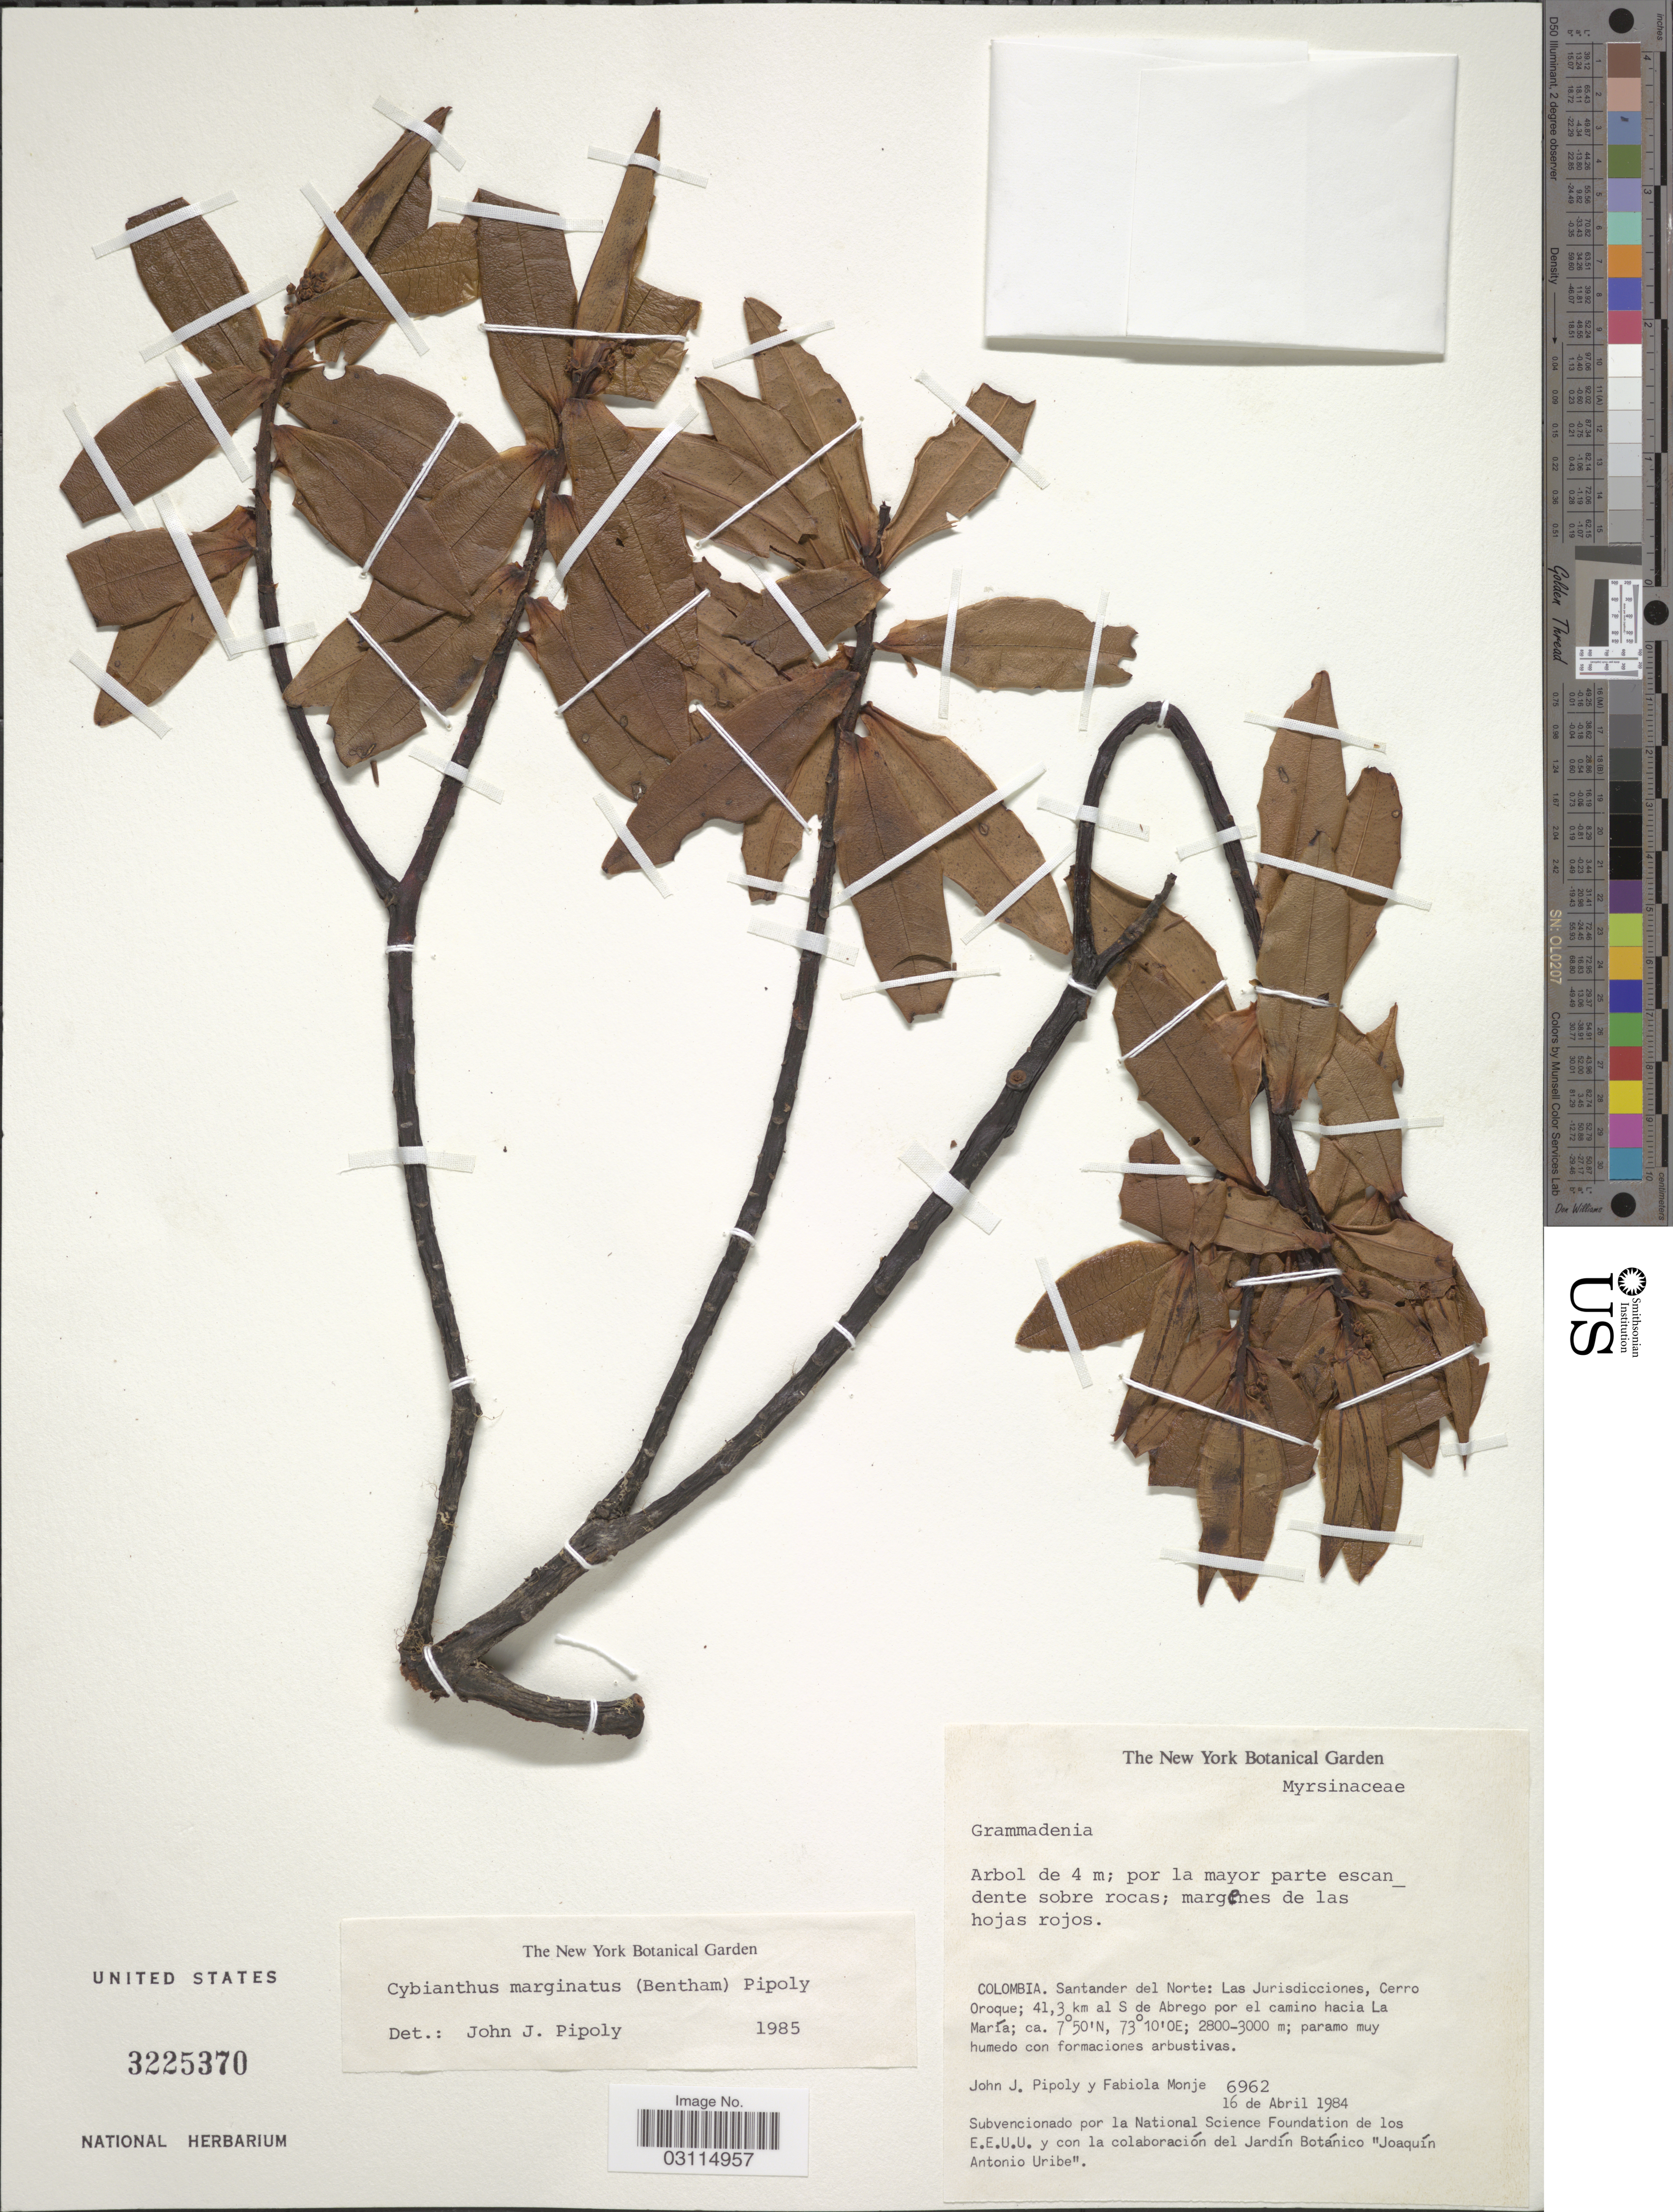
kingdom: Plantae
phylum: Tracheophyta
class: Magnoliopsida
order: Ericales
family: Primulaceae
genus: Cybianthus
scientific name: Cybianthus marginatus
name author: (Benth.) Pipoly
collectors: J. J. Pipoly & F. Monje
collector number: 6962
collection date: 1984-04-16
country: Colombia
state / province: Norte de Santander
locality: Santander del Norte: Las Jurisdicciones, Cerro Oroque; 41.3 km al S de Abrego por el camino hacia La María.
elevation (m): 2800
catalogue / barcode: US 3225370